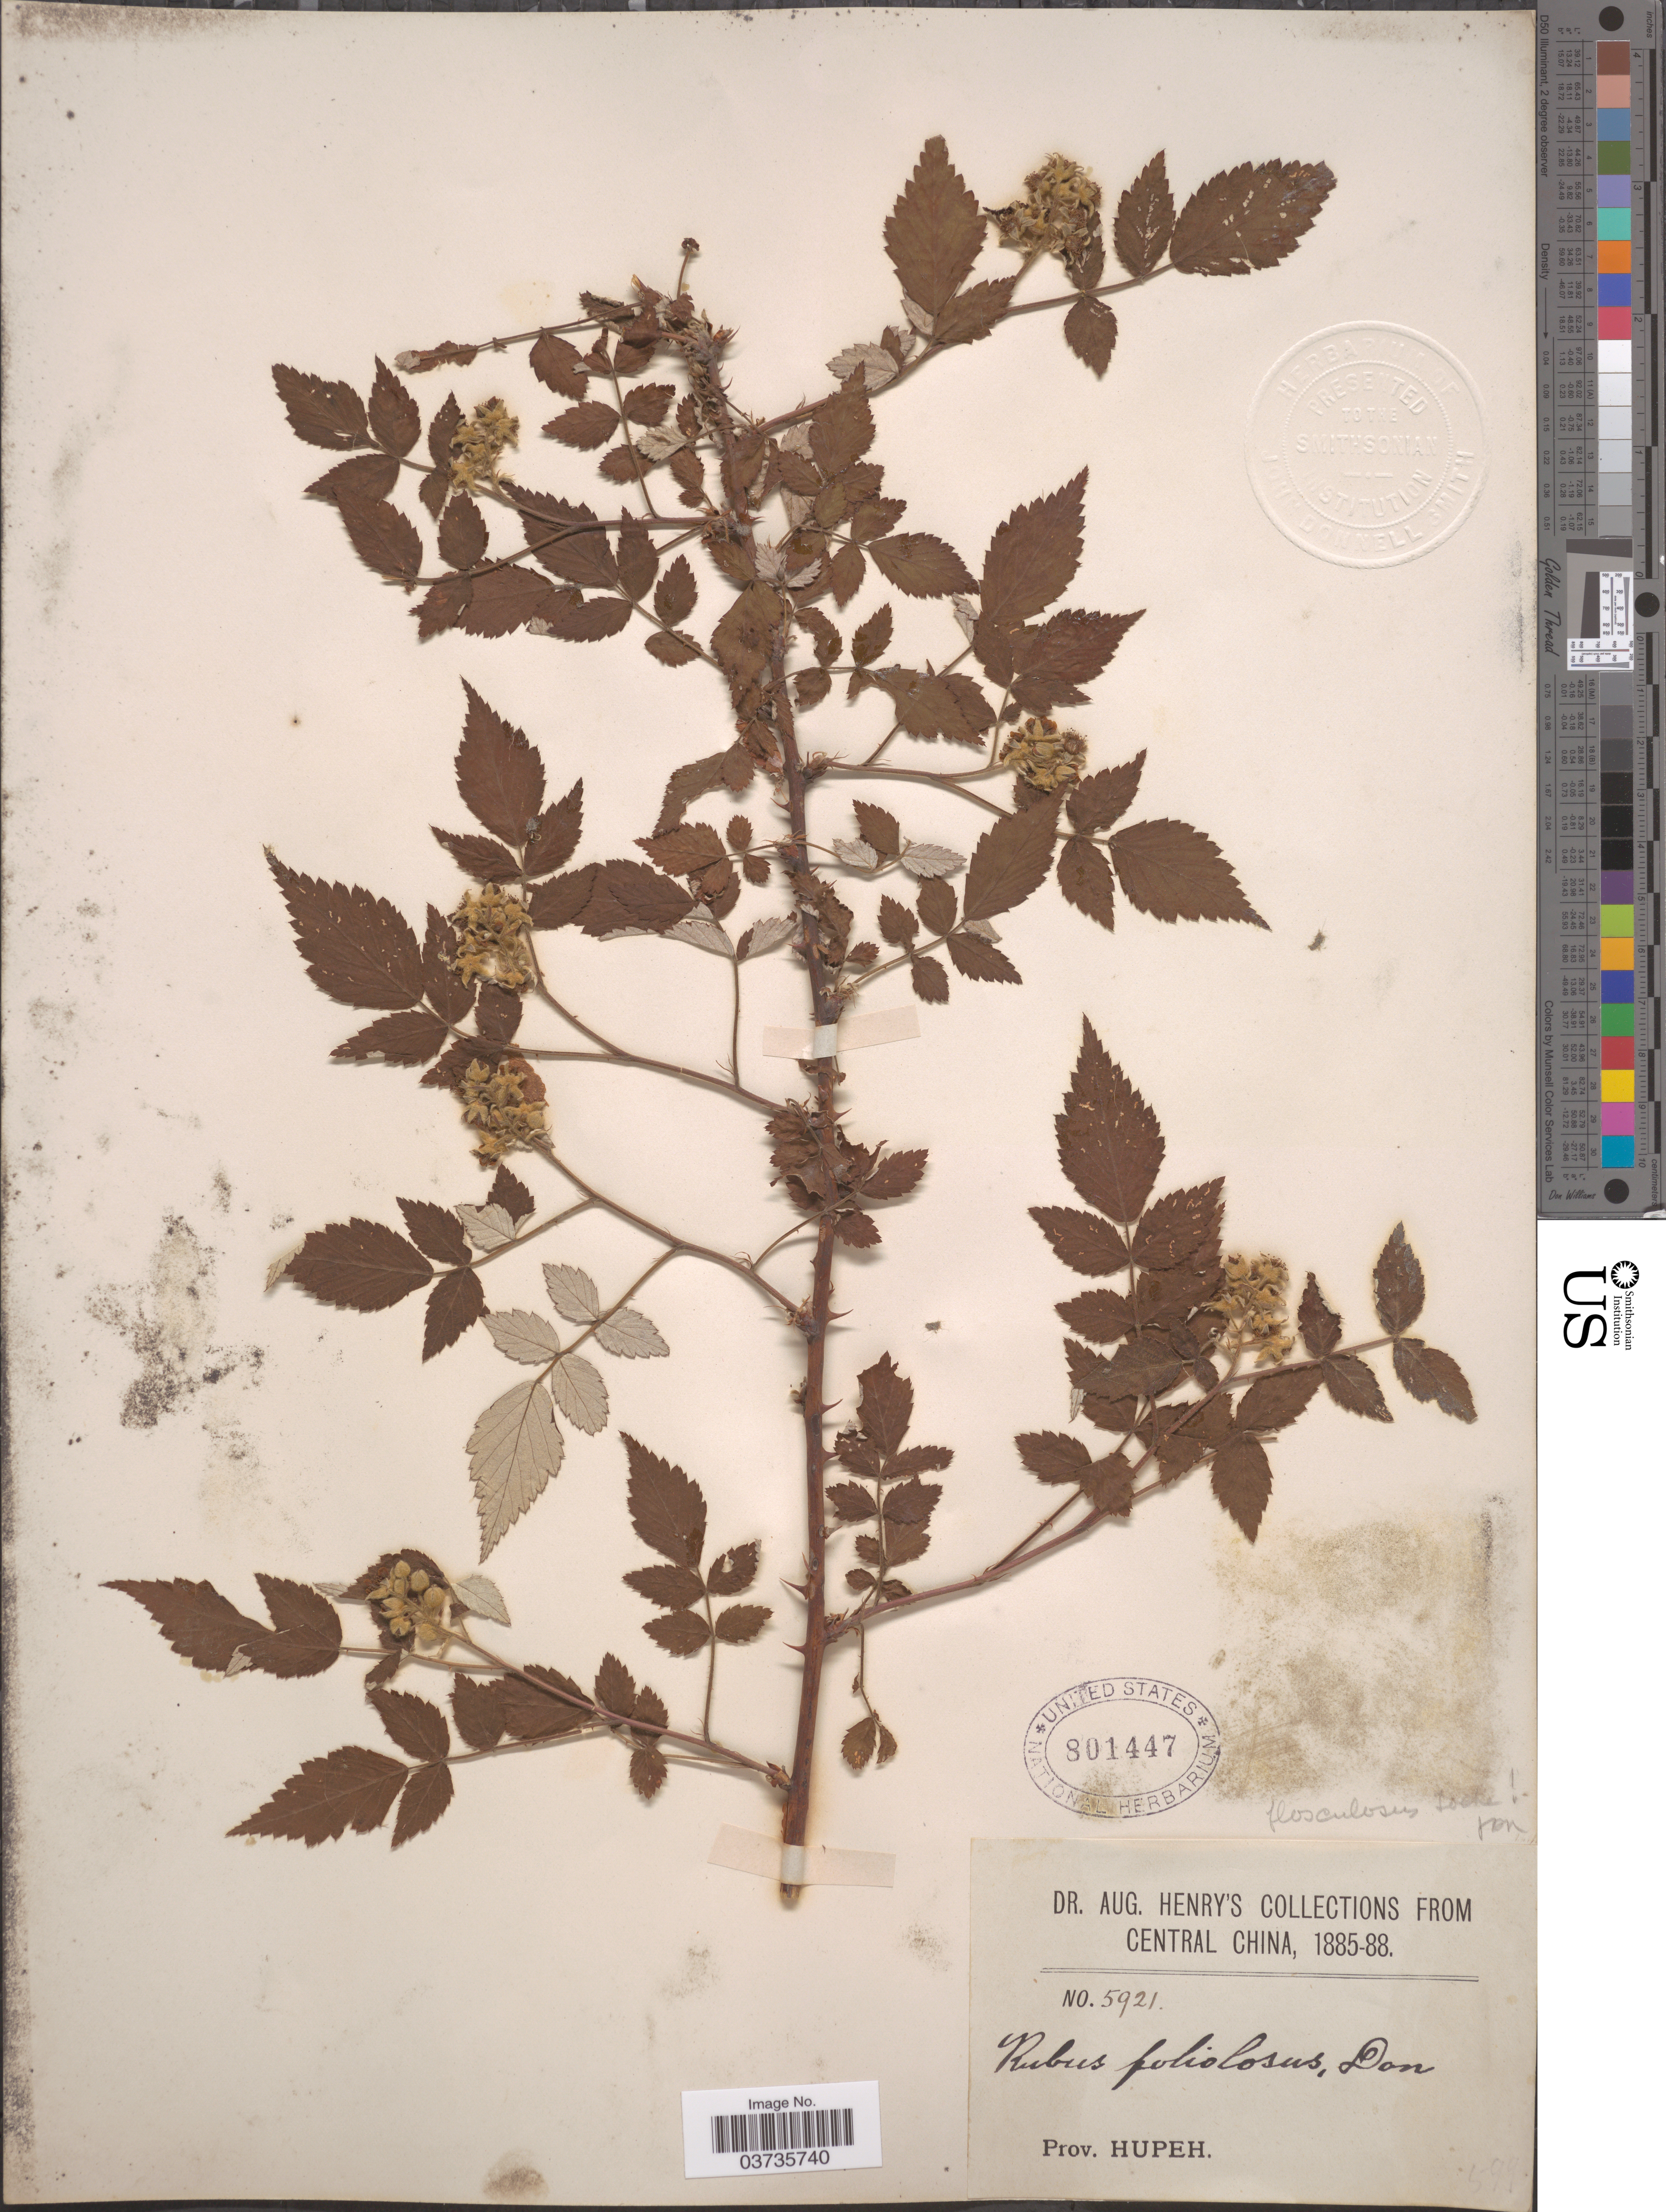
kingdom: Plantae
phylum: Tracheophyta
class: Magnoliopsida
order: Rosales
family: Rosaceae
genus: Rubus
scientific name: Rubus flosculosus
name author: Focke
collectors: A. Henry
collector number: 5921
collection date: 1885/1888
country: China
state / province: Hubei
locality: Central China. Prov. Hupeh.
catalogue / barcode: US 801447